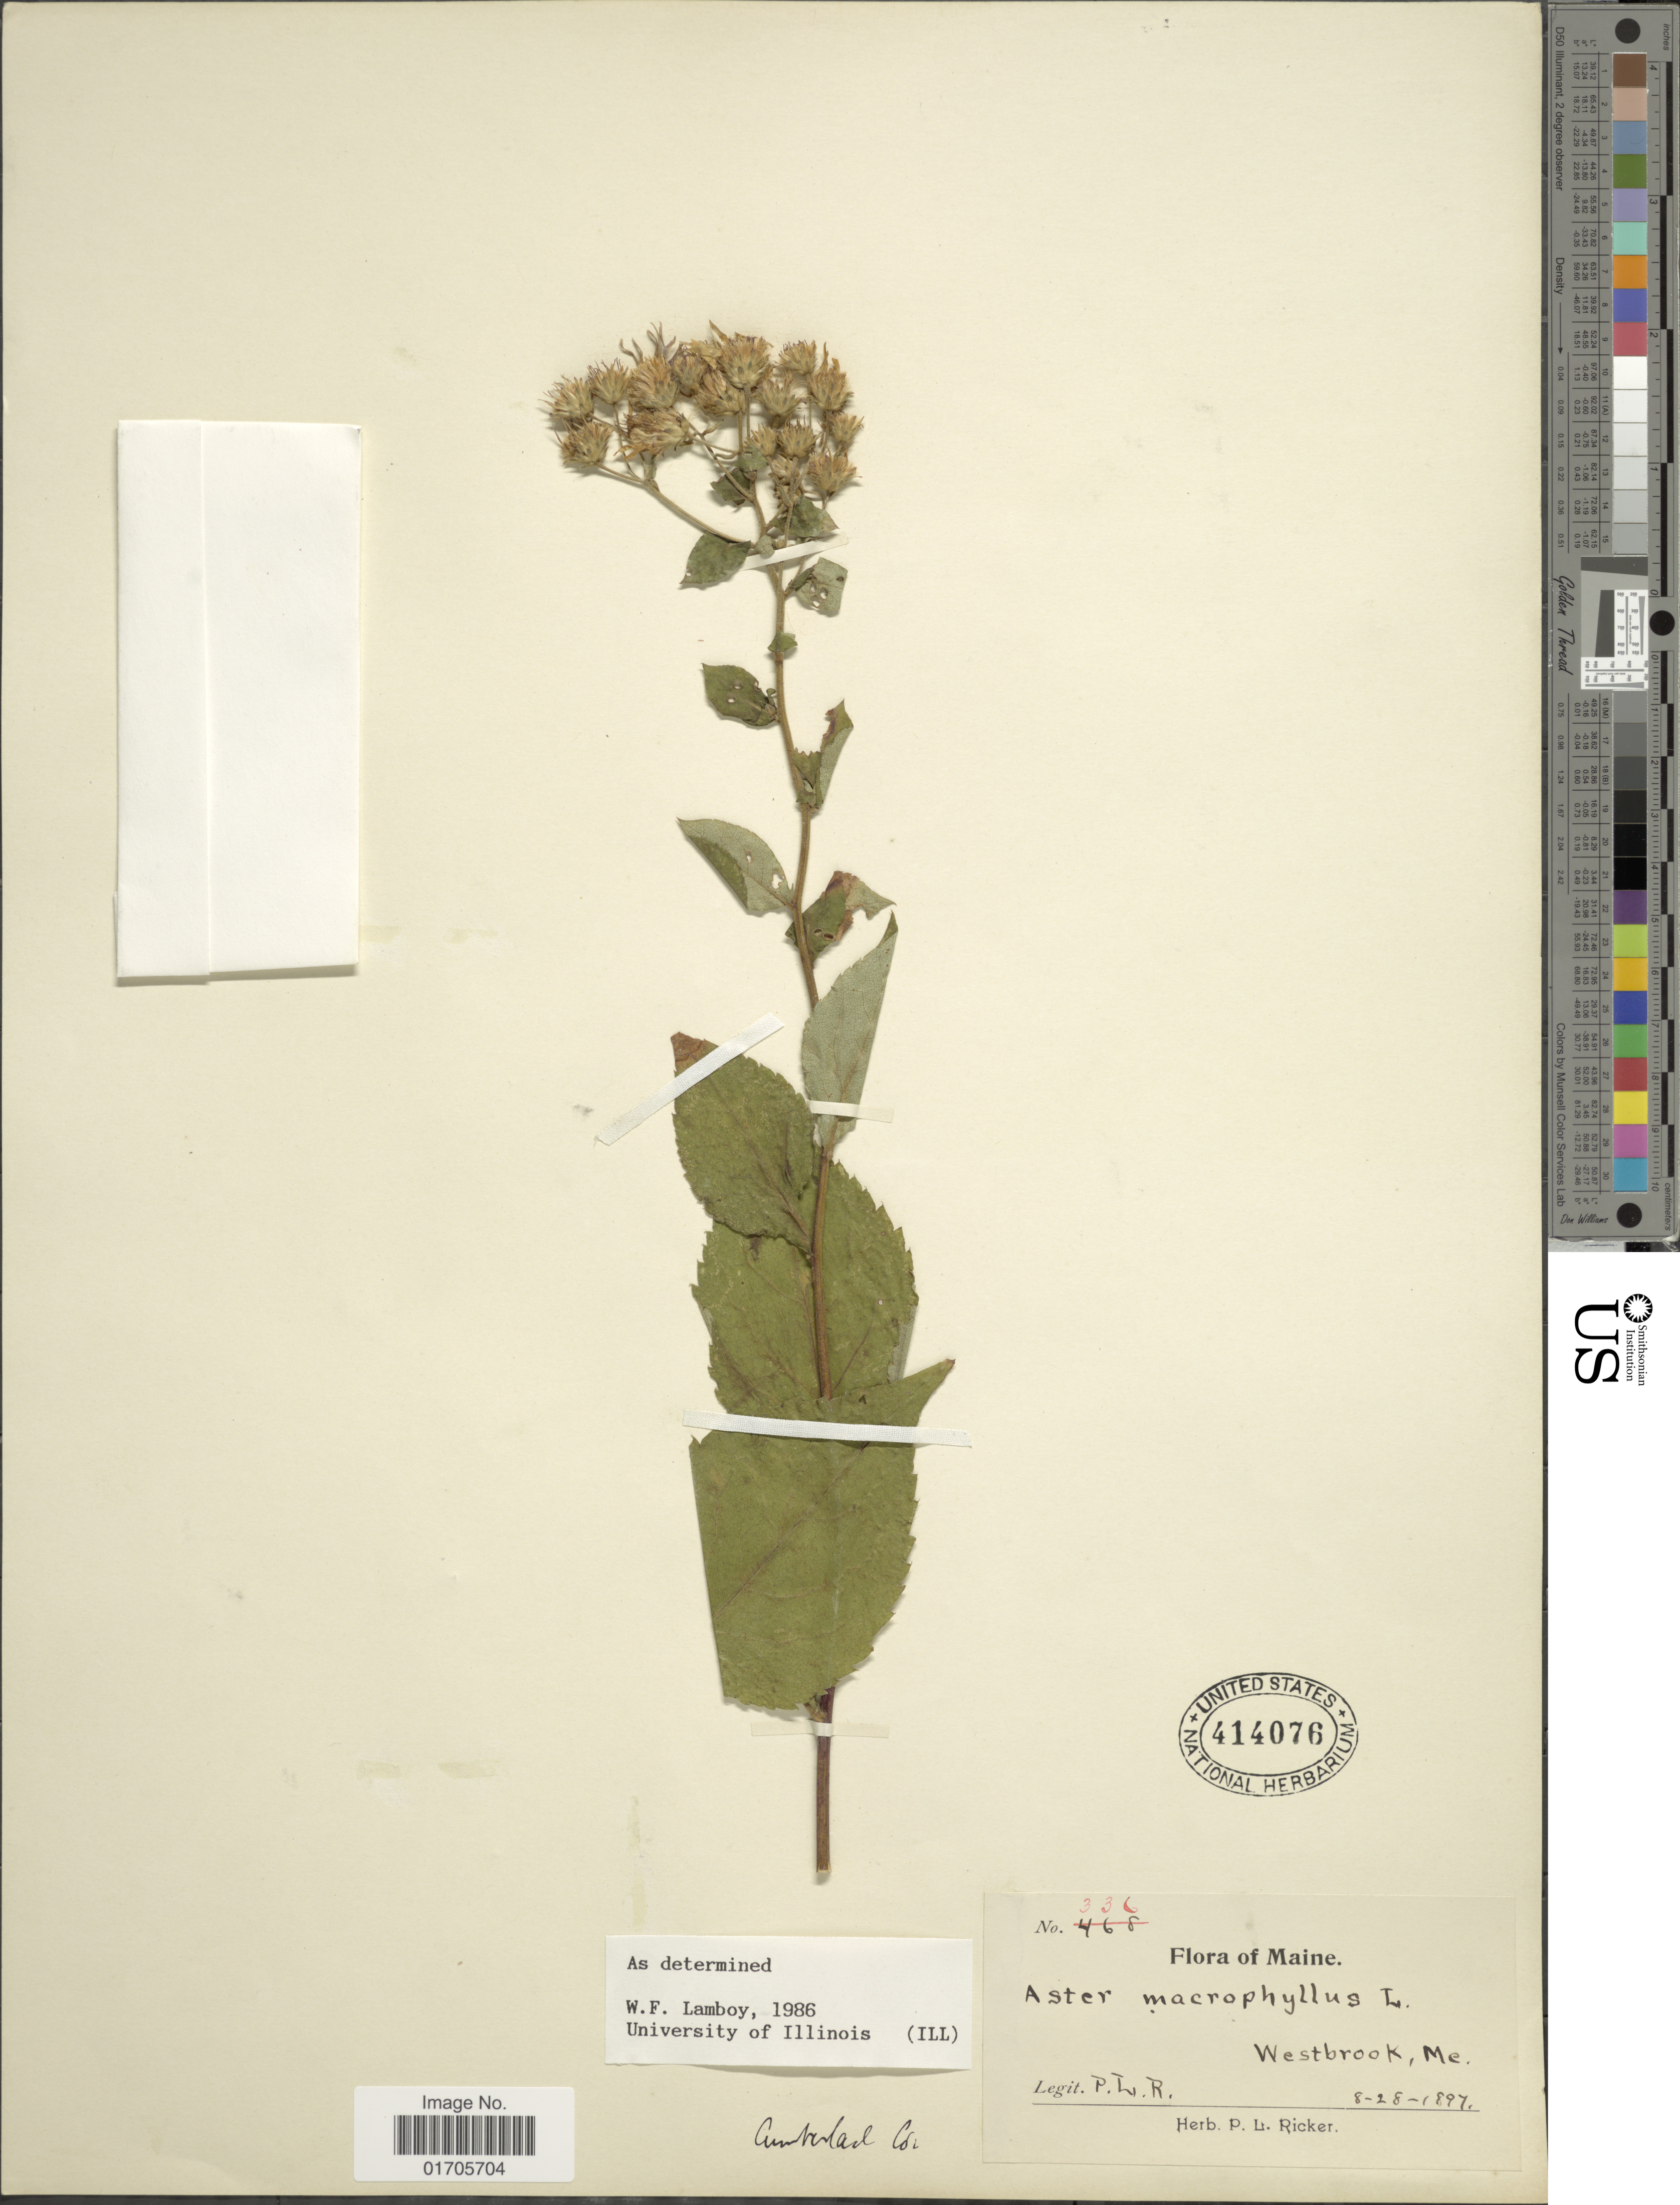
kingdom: Plantae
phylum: Tracheophyta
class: Magnoliopsida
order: Asterales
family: Asteraceae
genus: Eurybia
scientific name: Eurybia macrophylla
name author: (L.) Cass.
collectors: P. Ricker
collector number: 336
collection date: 1897-08-28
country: United States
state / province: Maine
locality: Westbrook, Me.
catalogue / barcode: US 414076